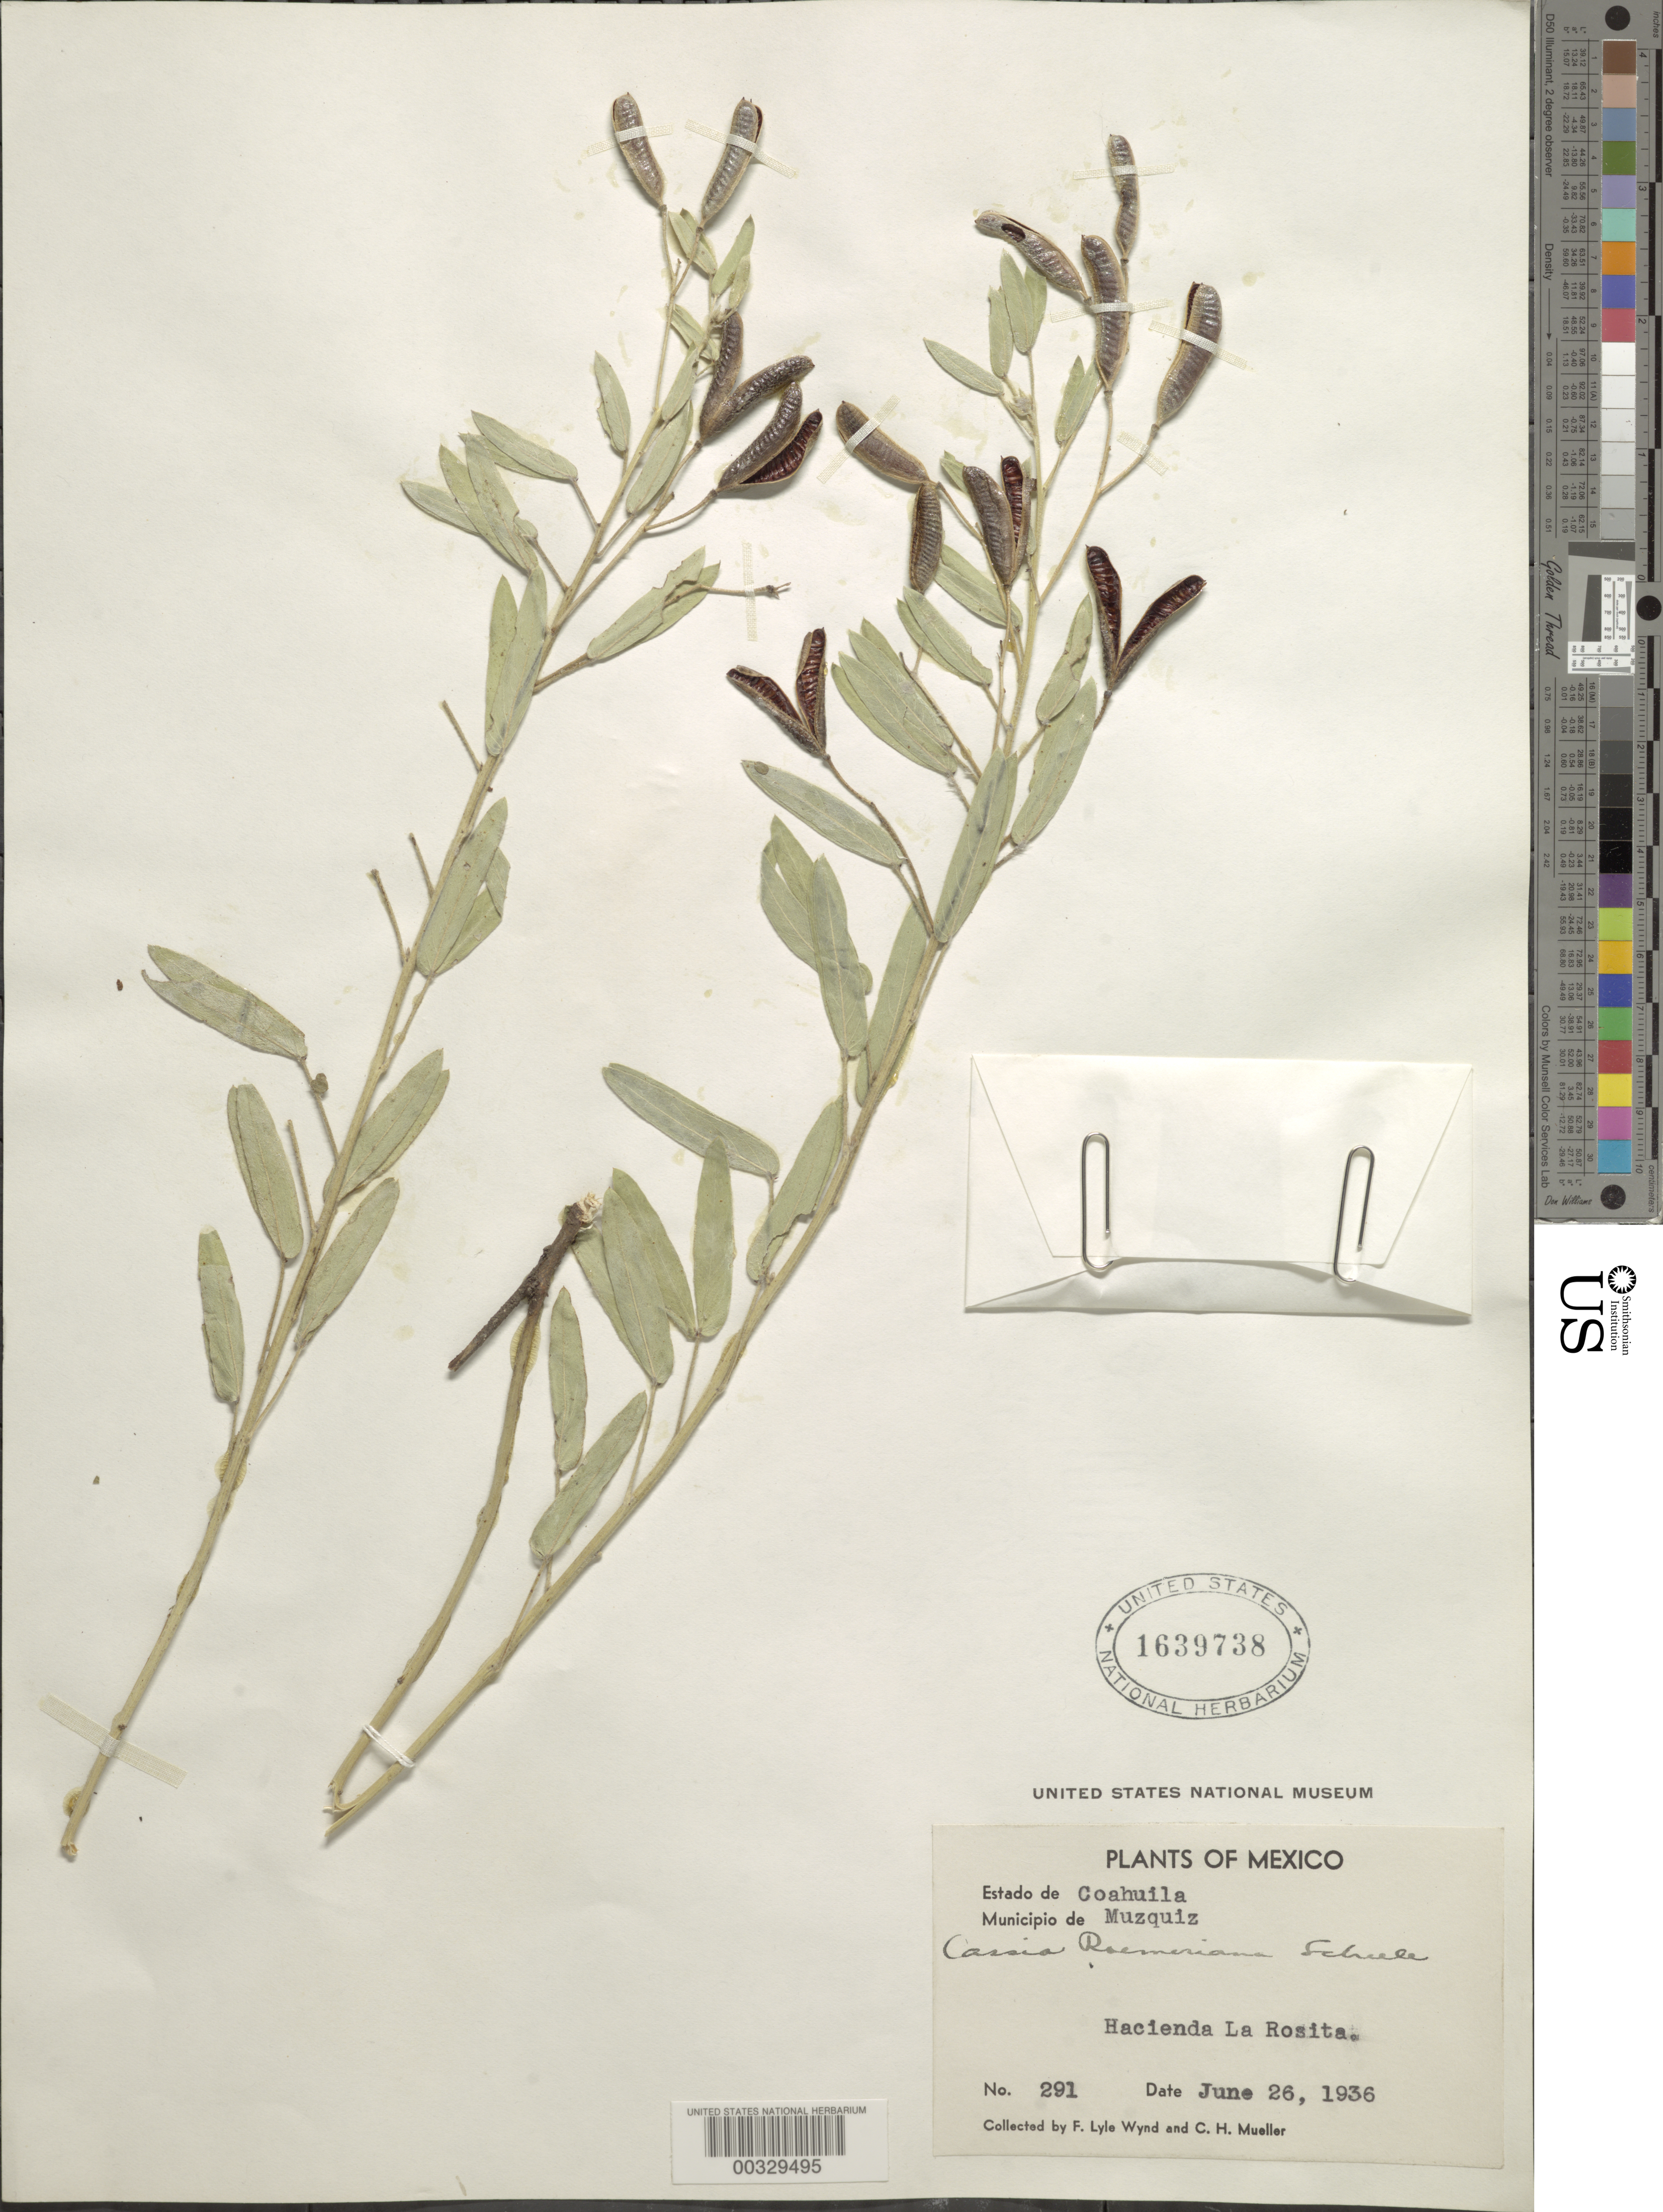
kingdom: Plantae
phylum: Tracheophyta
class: Magnoliopsida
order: Fabales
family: Fabaceae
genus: Senna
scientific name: Senna roemeriana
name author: (Scheele) H.S. Irwin & Barneby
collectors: F. L. Wynd & C. H. Muller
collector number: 291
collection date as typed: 26 Jun 1936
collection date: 1936-06-26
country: Mexico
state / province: Coahuila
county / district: Múzquiz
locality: Hacienda La Rosita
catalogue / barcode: US 1639738